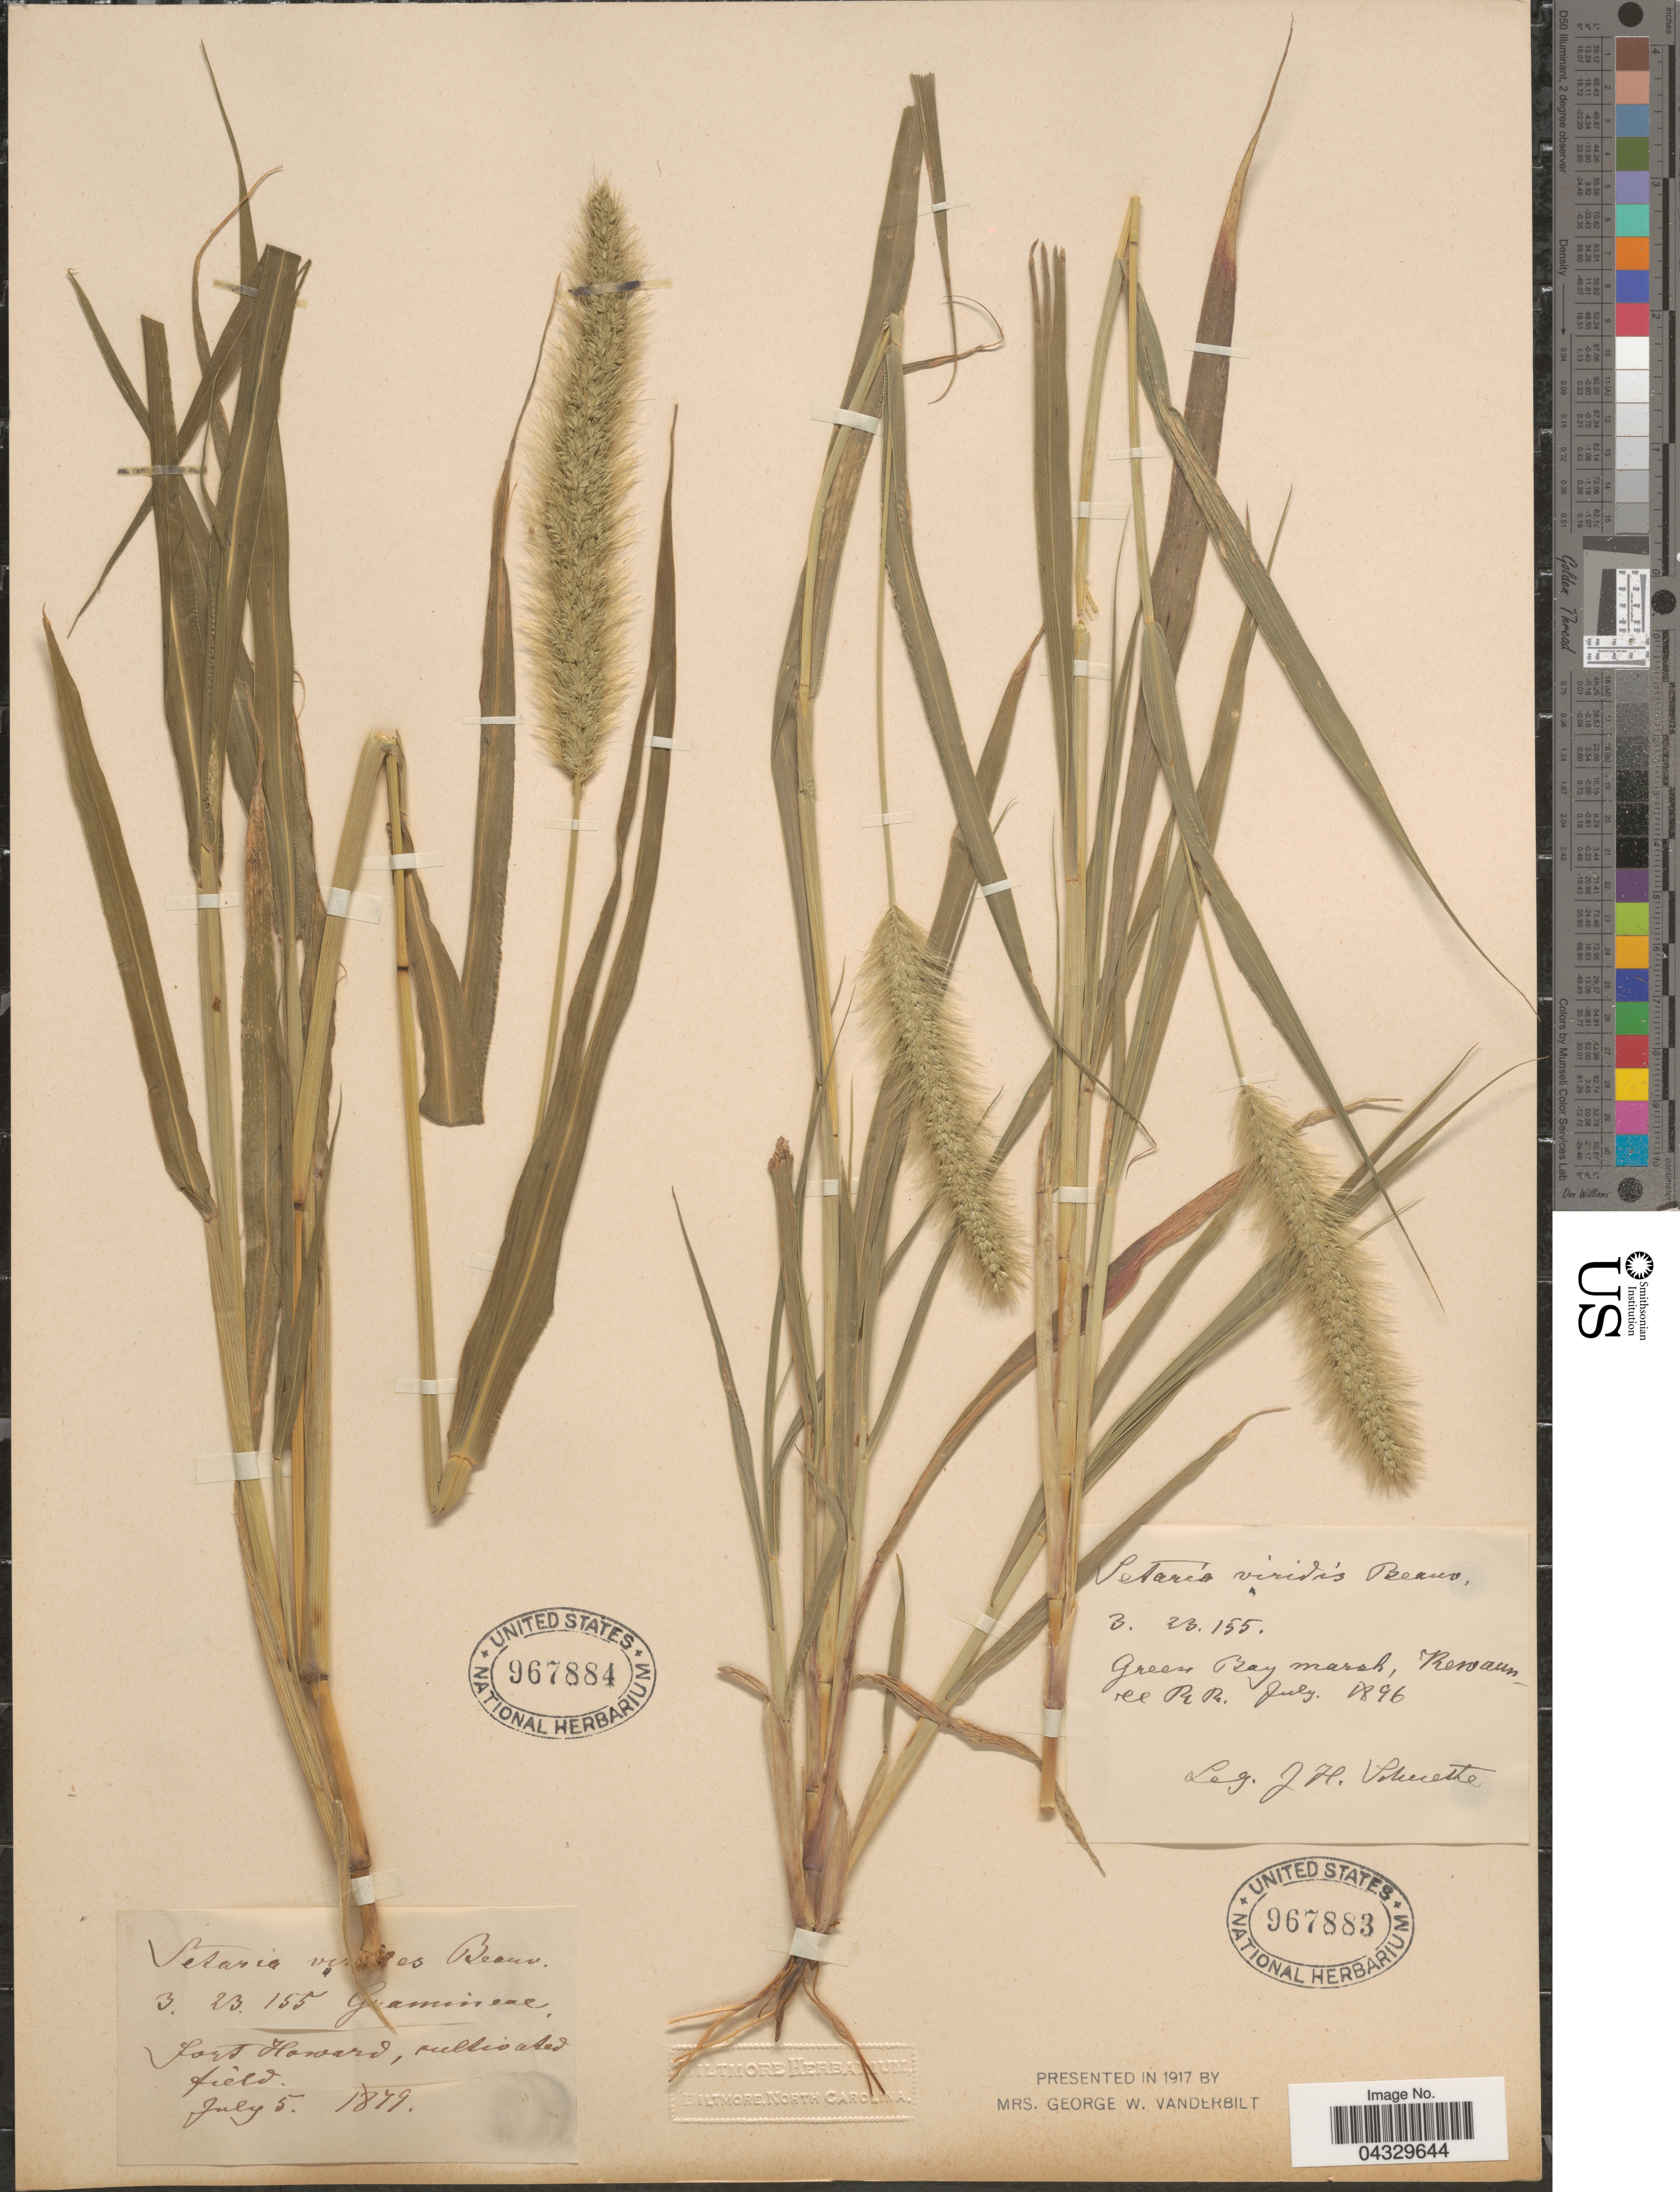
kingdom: Plantae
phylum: Tracheophyta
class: Liliopsida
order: Poales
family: Poaceae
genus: Setaria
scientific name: Setaria viridis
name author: (L.) P. Beauv.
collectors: ex herb. Biltmore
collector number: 323155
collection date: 1879-07-05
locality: Fort Howard, cultis [illegible text] field.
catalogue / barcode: US 967884